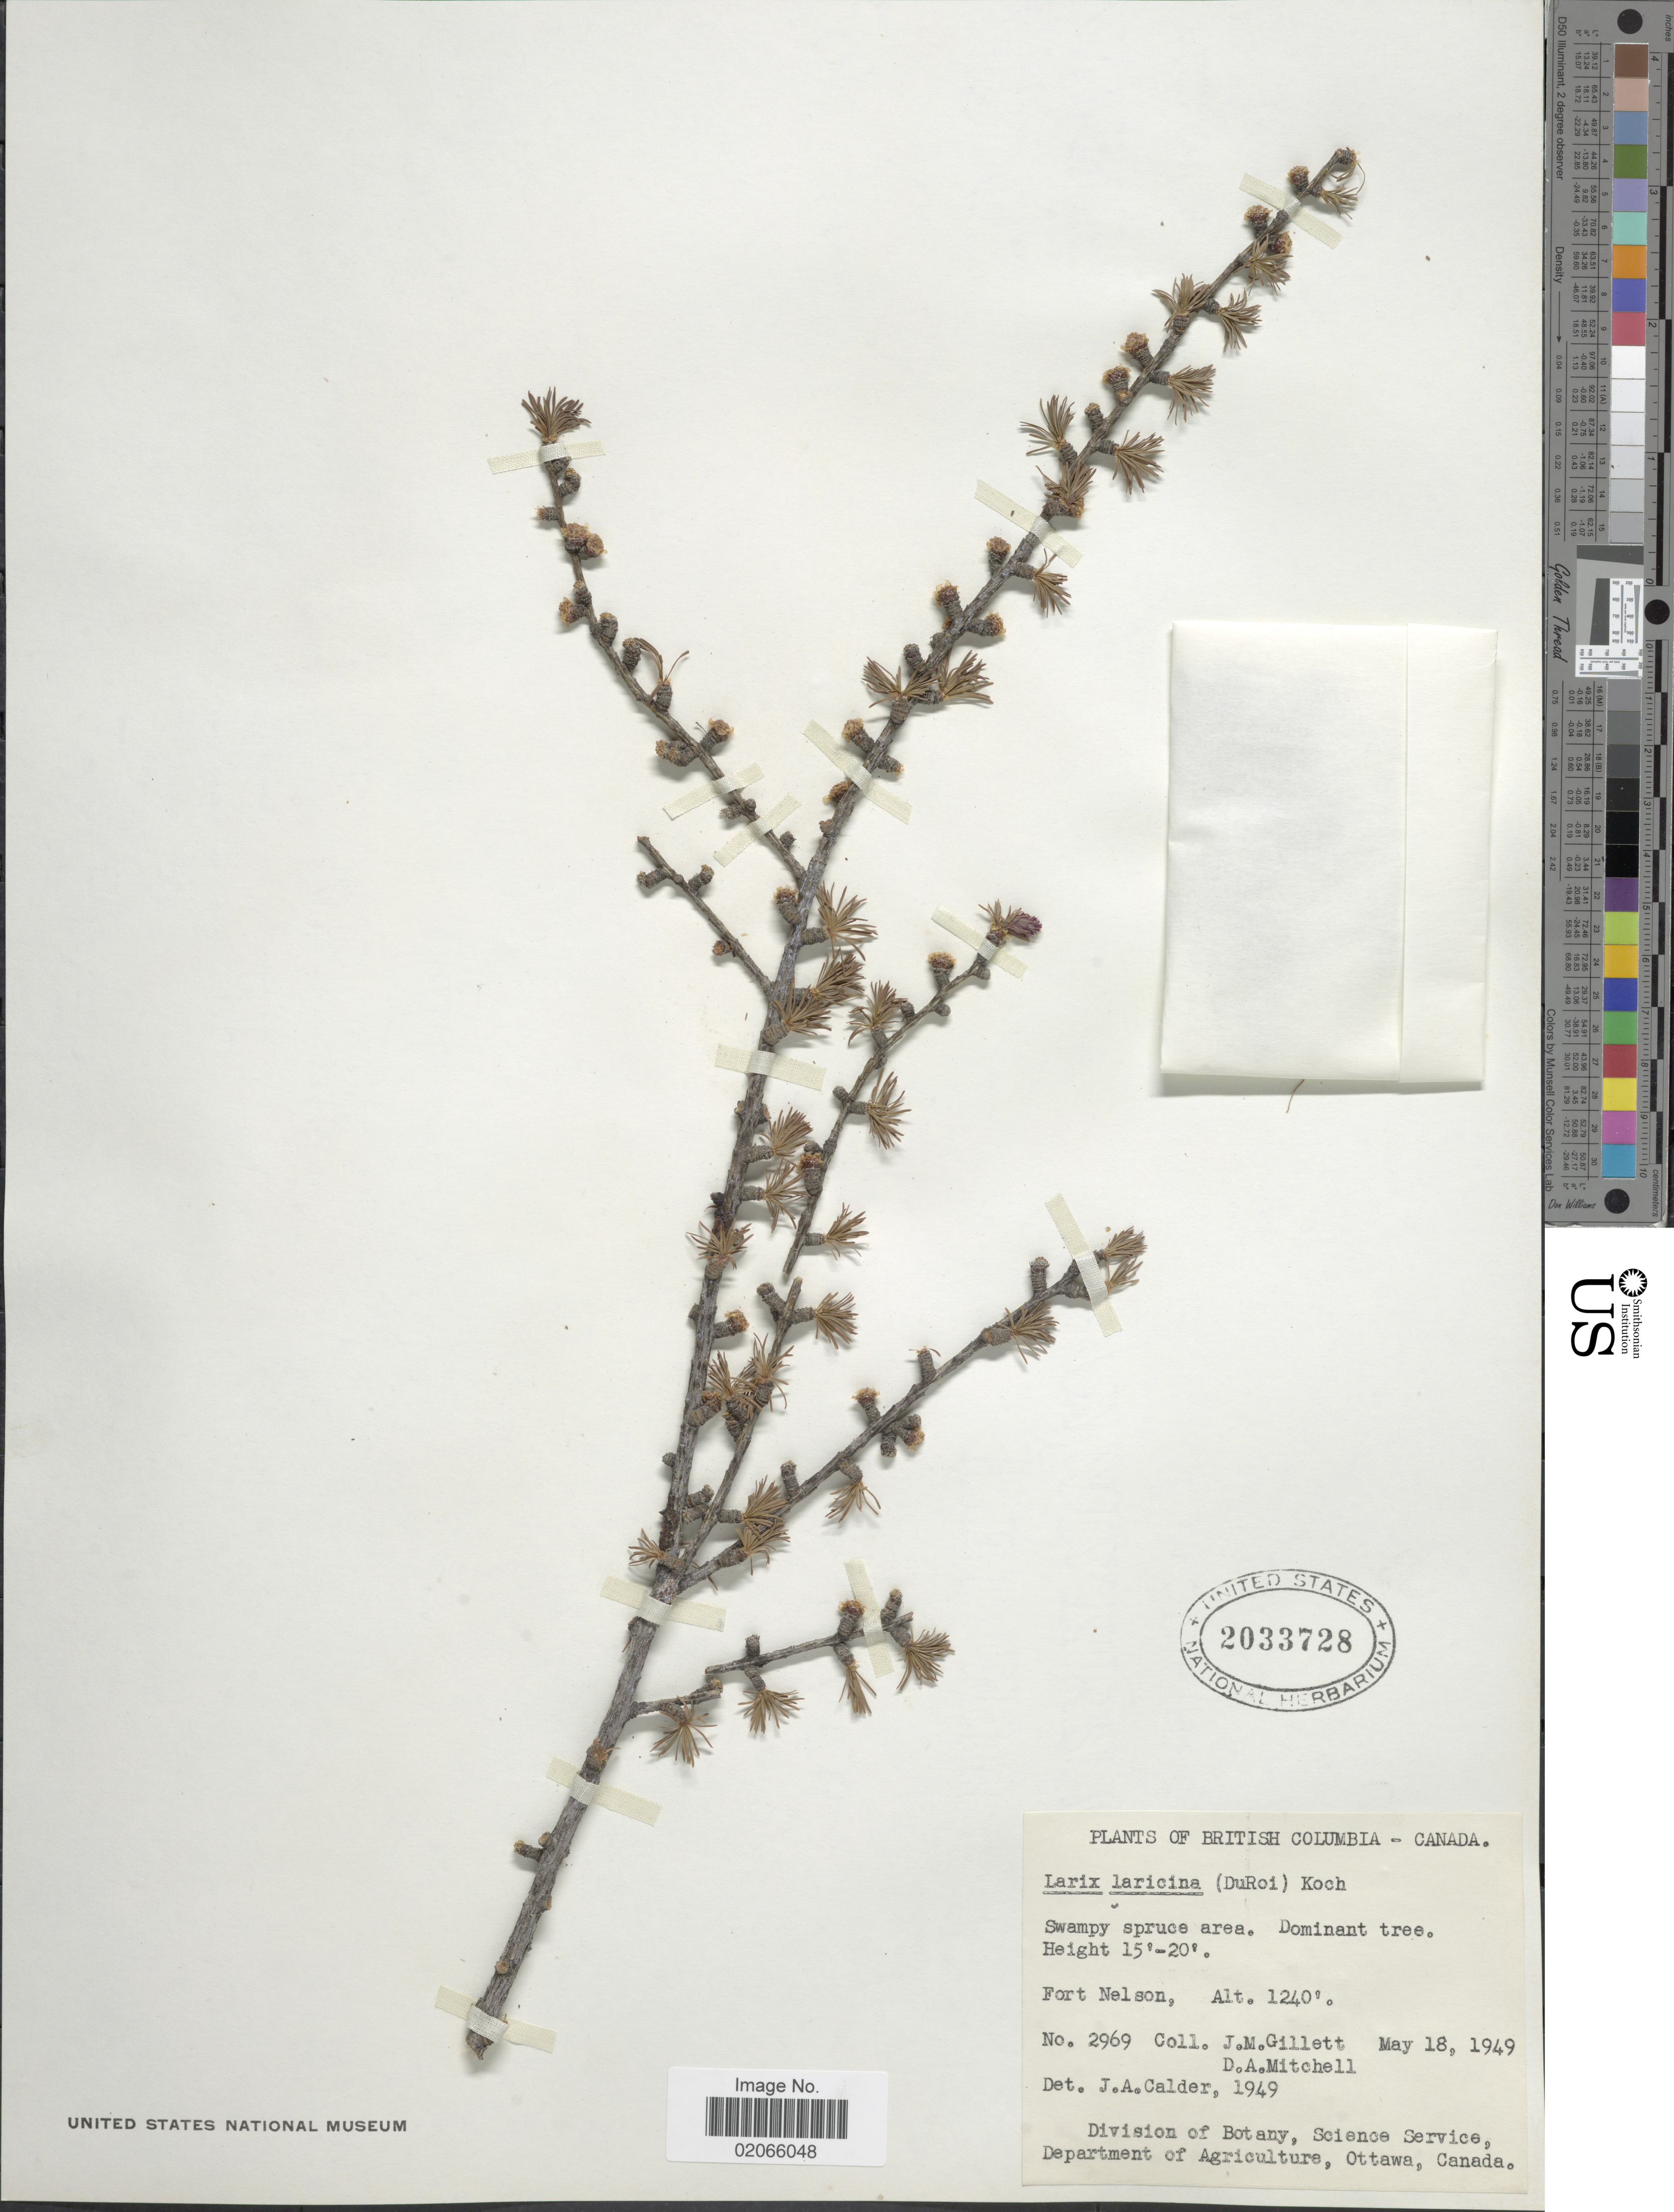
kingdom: Plantae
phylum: Tracheophyta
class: Pinopsida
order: Pinales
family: Pinaceae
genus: Larix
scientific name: Larix laricina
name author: (Du Roi) K. Koch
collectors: J. M. Gillett & D. Mitchell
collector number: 2969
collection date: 1949-05-18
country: Canada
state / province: British Columbia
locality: British Columbia. Swampy spruce area, Fort Nelson.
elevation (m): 378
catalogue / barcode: US 2033728